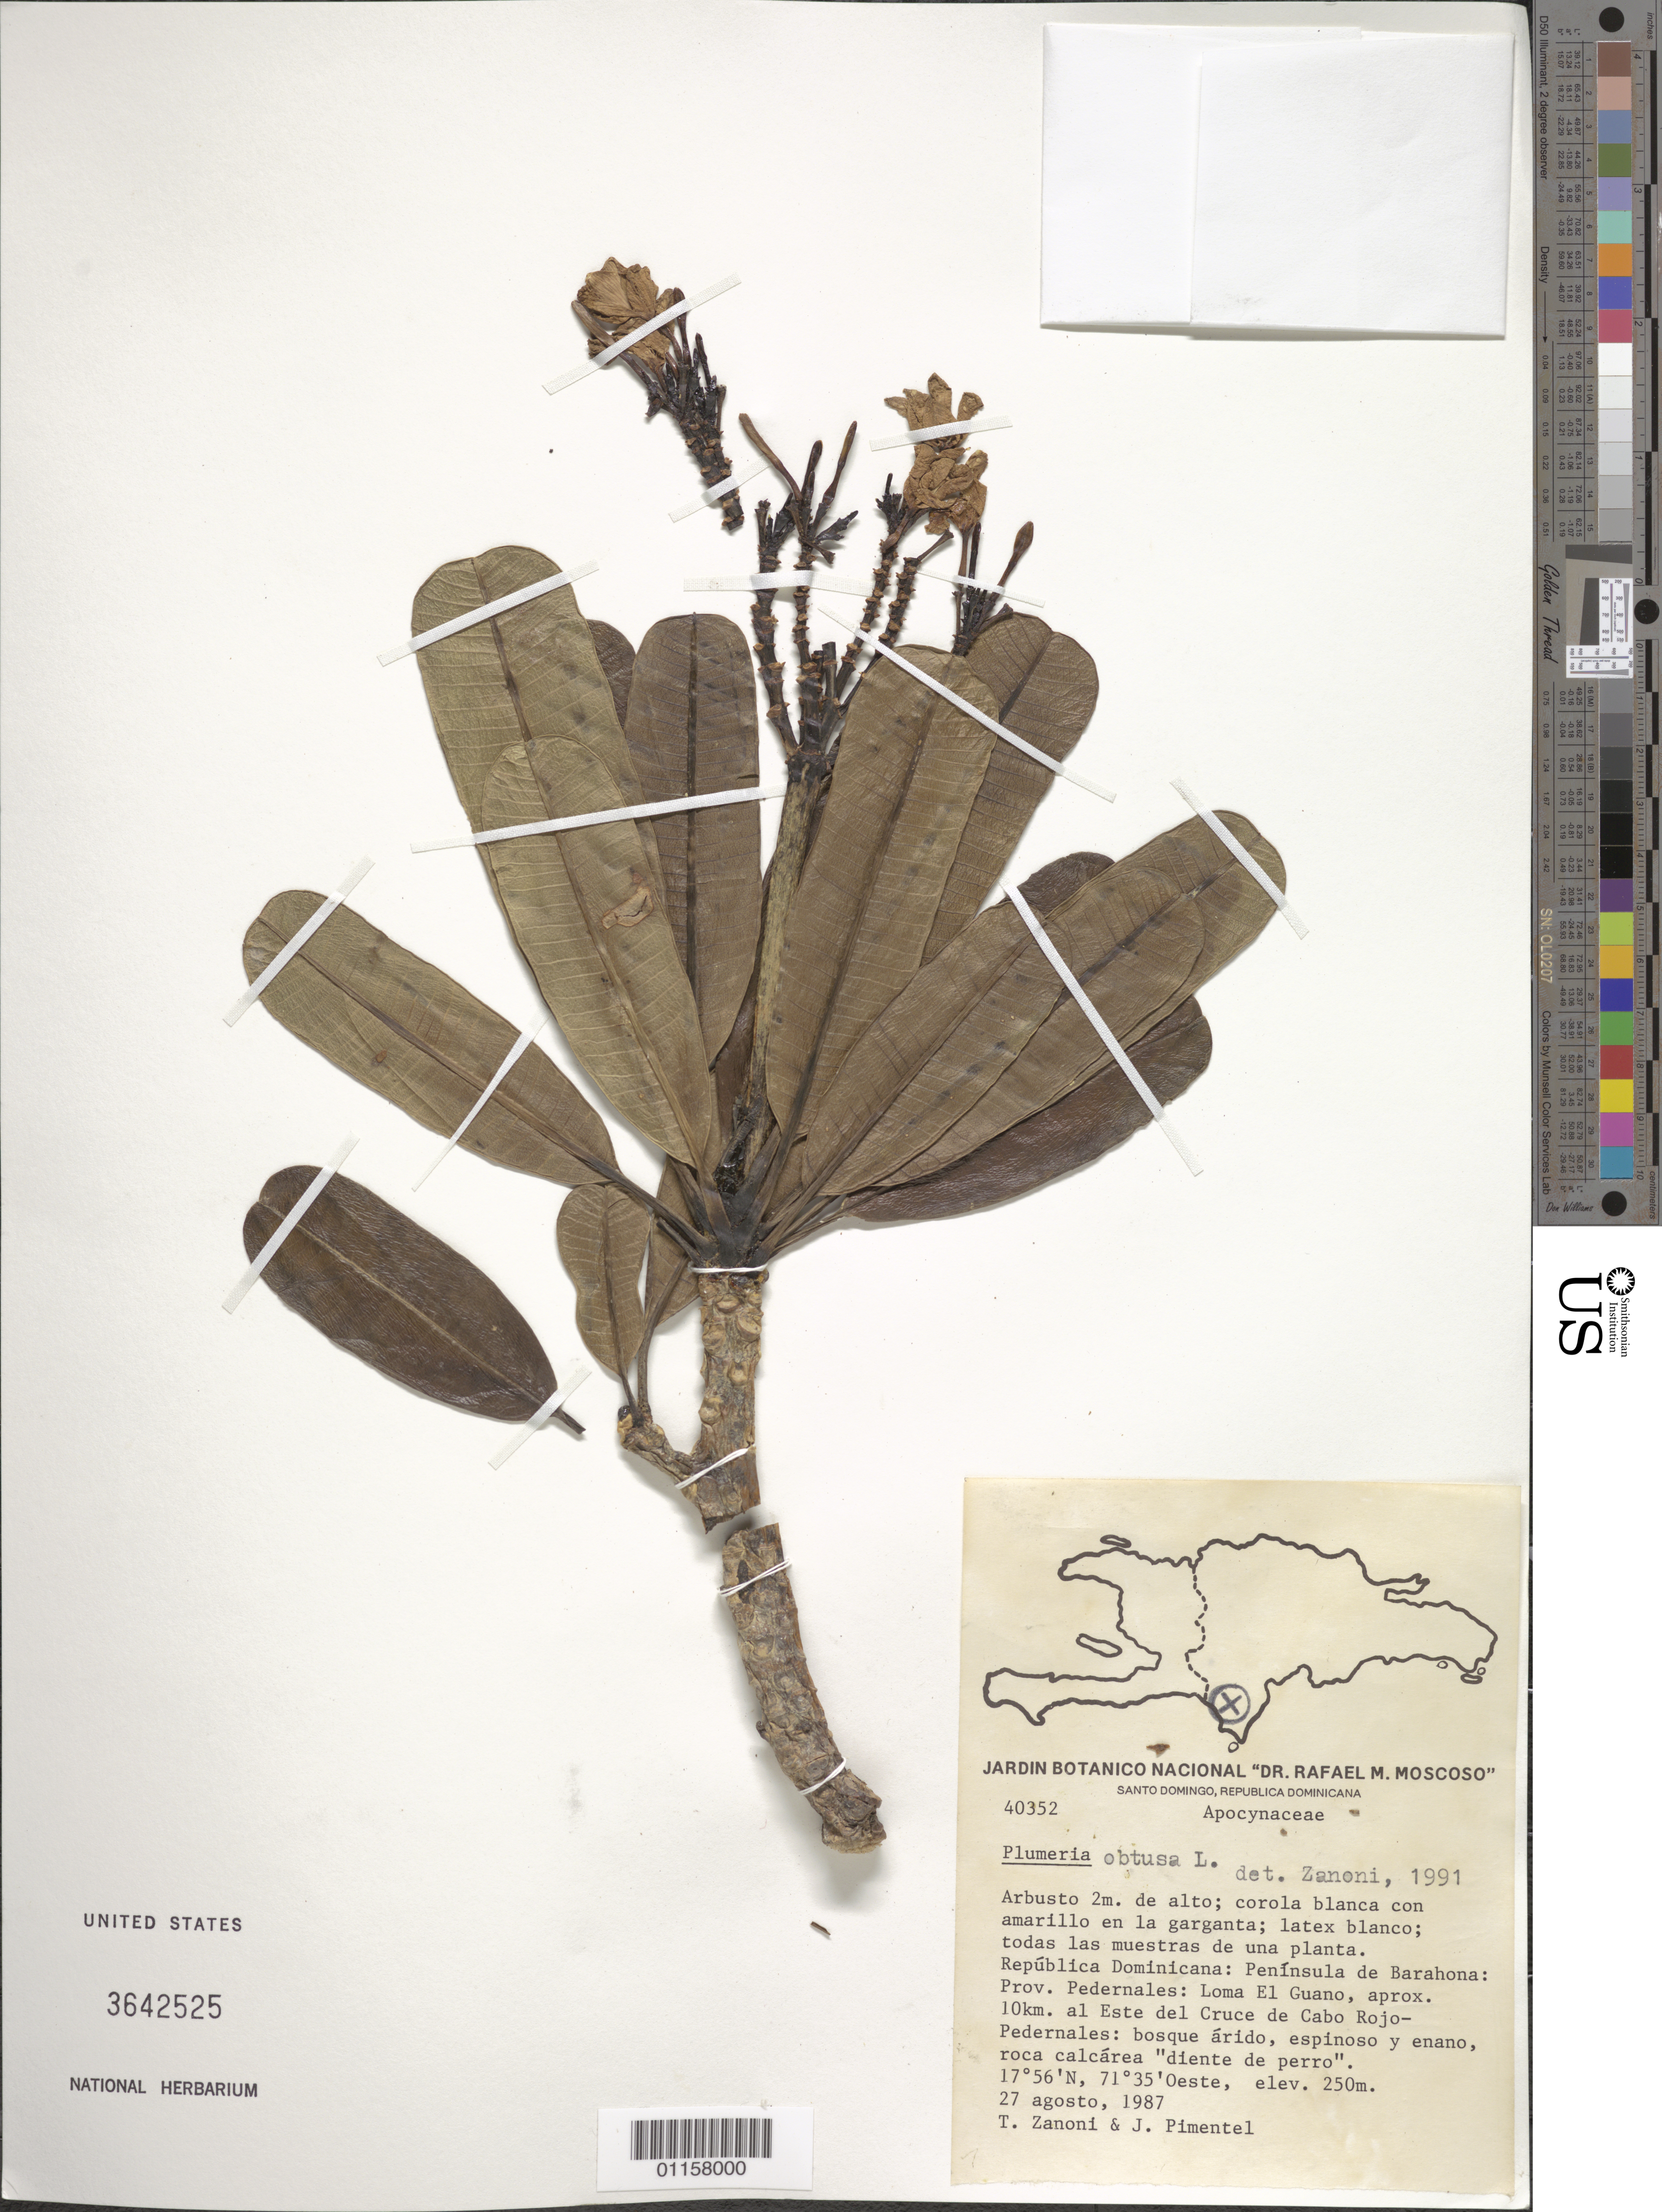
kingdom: Plantae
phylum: Tracheophyta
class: Magnoliopsida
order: Gentianales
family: Apocynaceae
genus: Plumeria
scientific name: Plumeria obtusa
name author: L.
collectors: T. A. Zanoni & J. Pimentel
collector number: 40352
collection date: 1987-08-27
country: Dominican Republic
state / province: Pedernales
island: Hispaniola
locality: Península de Barahona, Loma El Guano, aprox. 10 km al Este del Cruce de Cabo Rojo-Pedernales.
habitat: Bosque árida, espinoso y enano, roca calcárea "diente de perro".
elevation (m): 250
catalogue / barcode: US 3642525